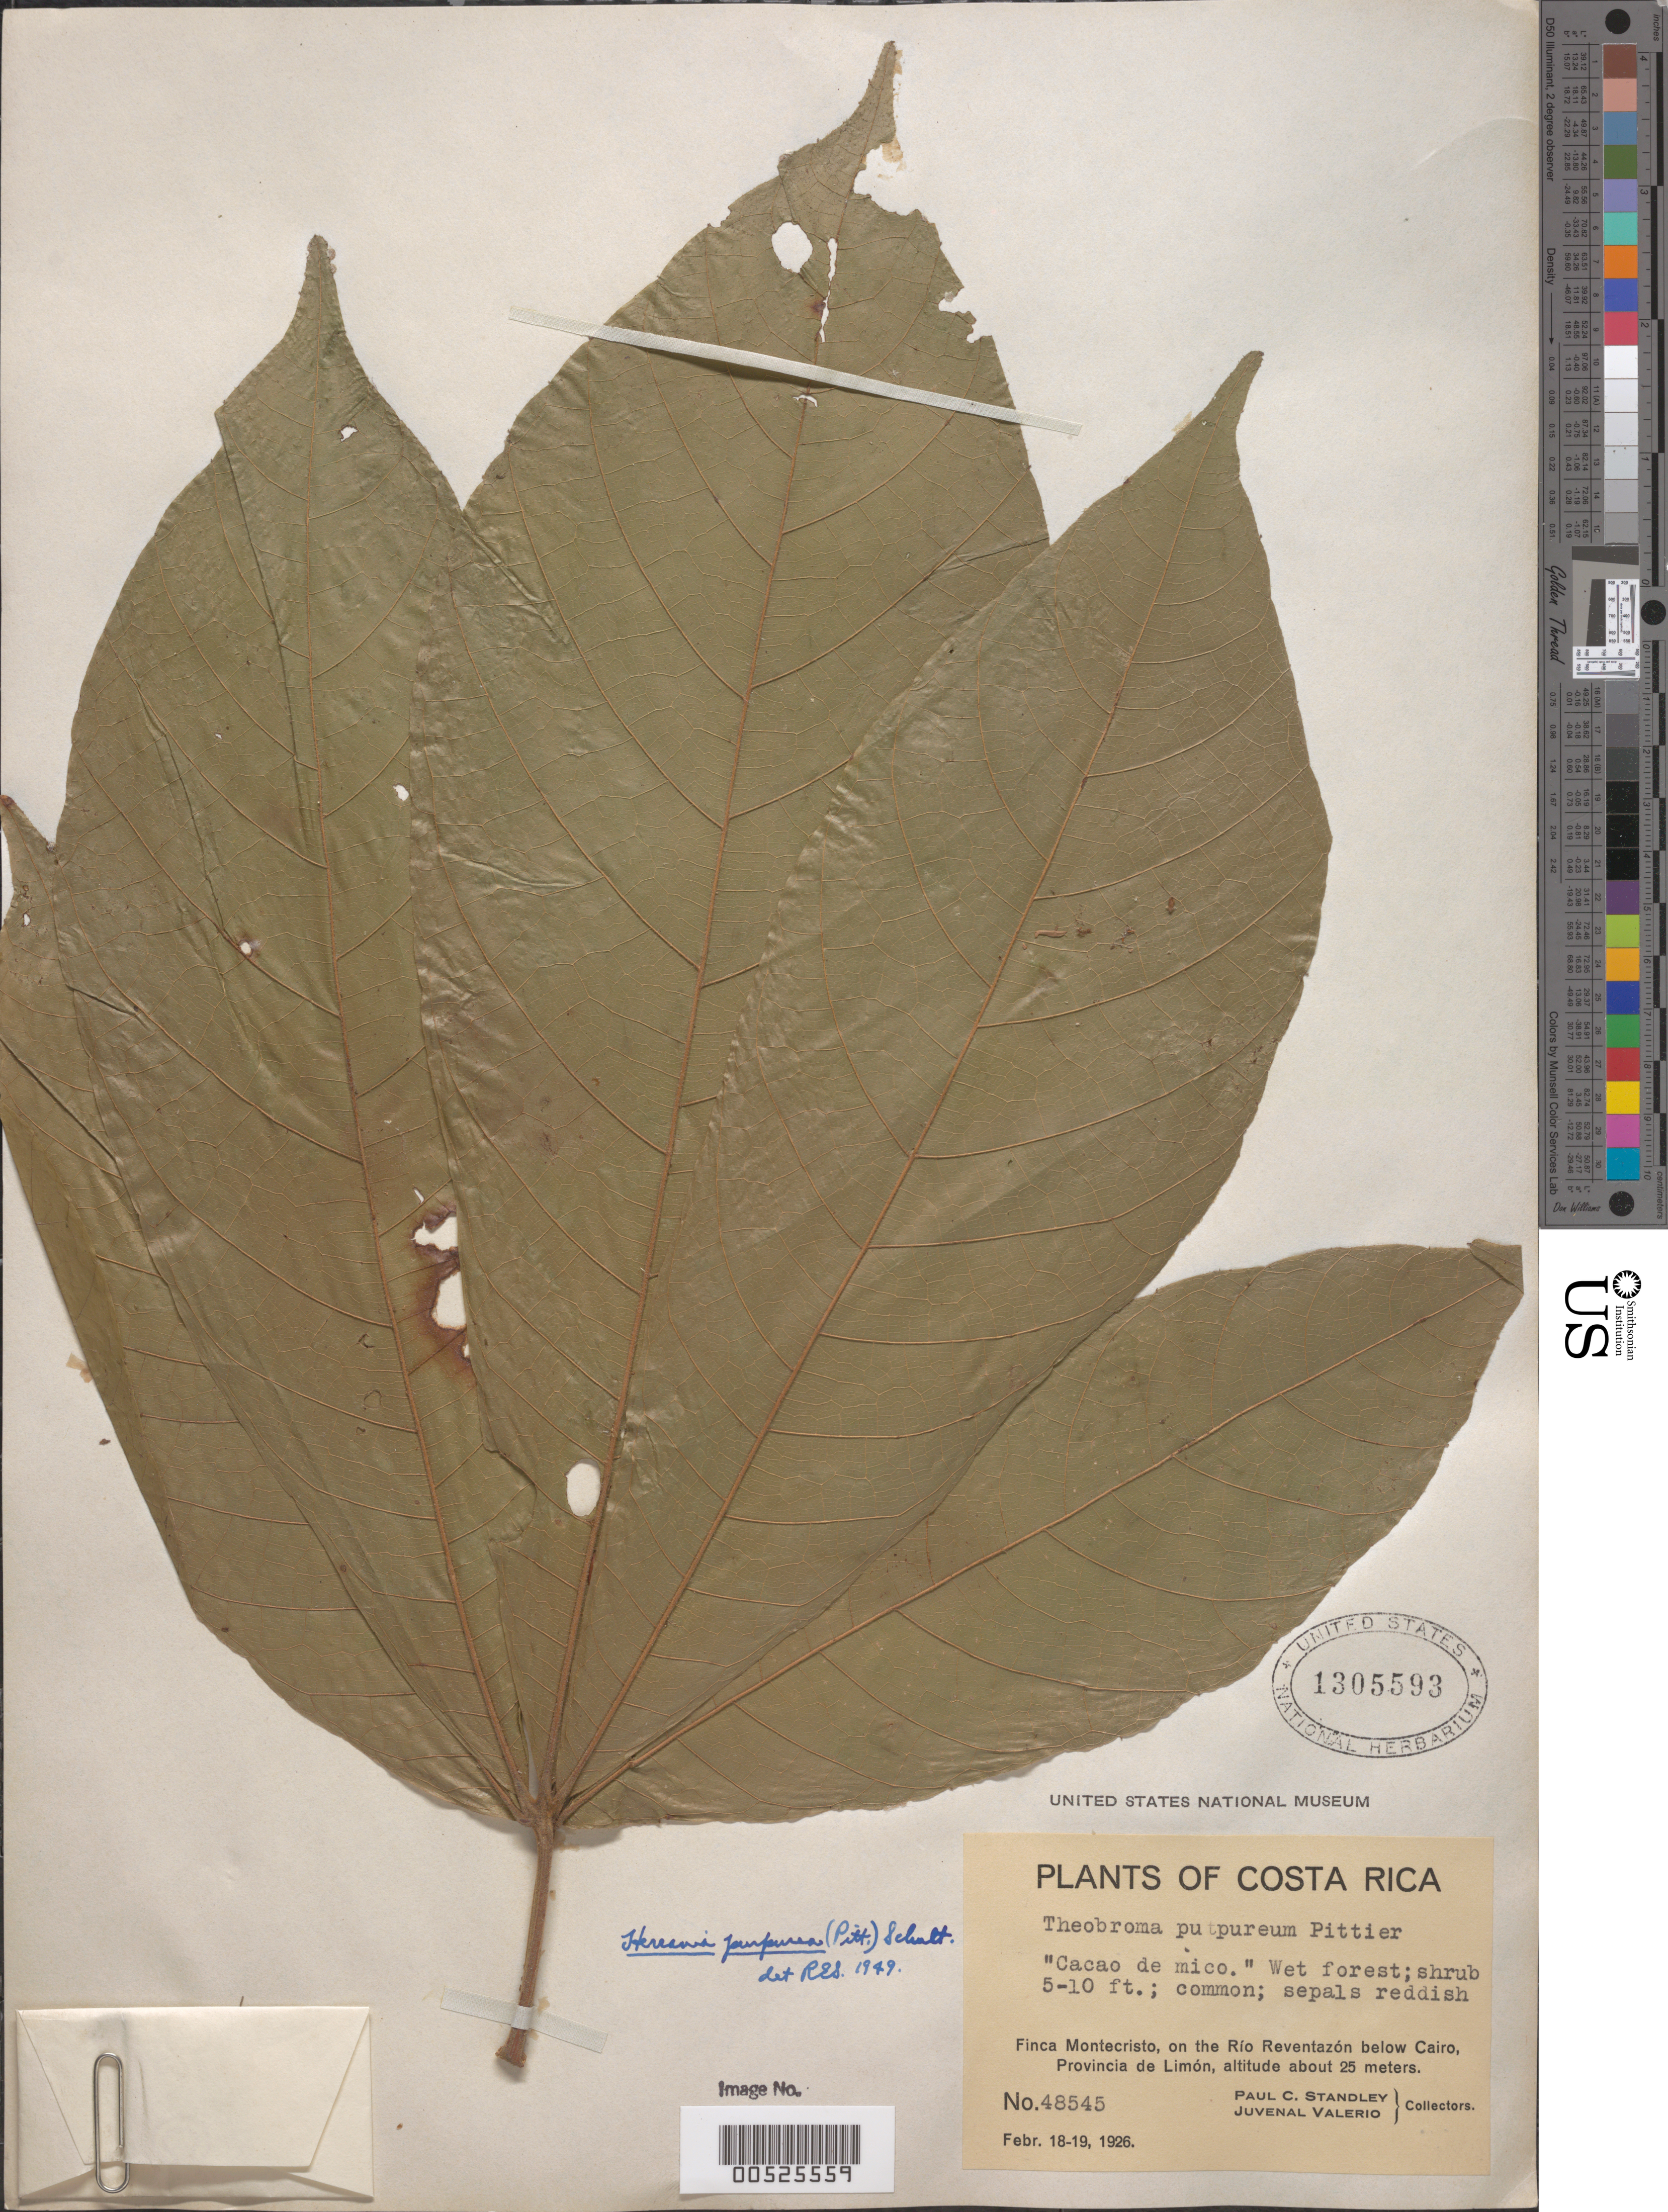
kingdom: Plantae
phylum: Tracheophyta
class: Magnoliopsida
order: Malvales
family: Malvaceae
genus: Theobroma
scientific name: Theobroma purpureum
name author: Pittier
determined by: Dorr, L. J., (BOT), Smithsonian Institution - National Museum of Natural History (UNITED STATES)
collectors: P. C. Standley & J. Valerio R.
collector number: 48545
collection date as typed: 18 Feb 1926 to 19 Feb 1926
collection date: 1926-02-18/1926-02-19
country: Costa Rica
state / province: Limón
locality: Finca Montecristo, on the Río Reventazón below Cairo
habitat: Wet forest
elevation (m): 25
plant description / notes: Common name: Cacao de mico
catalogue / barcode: US 1305593